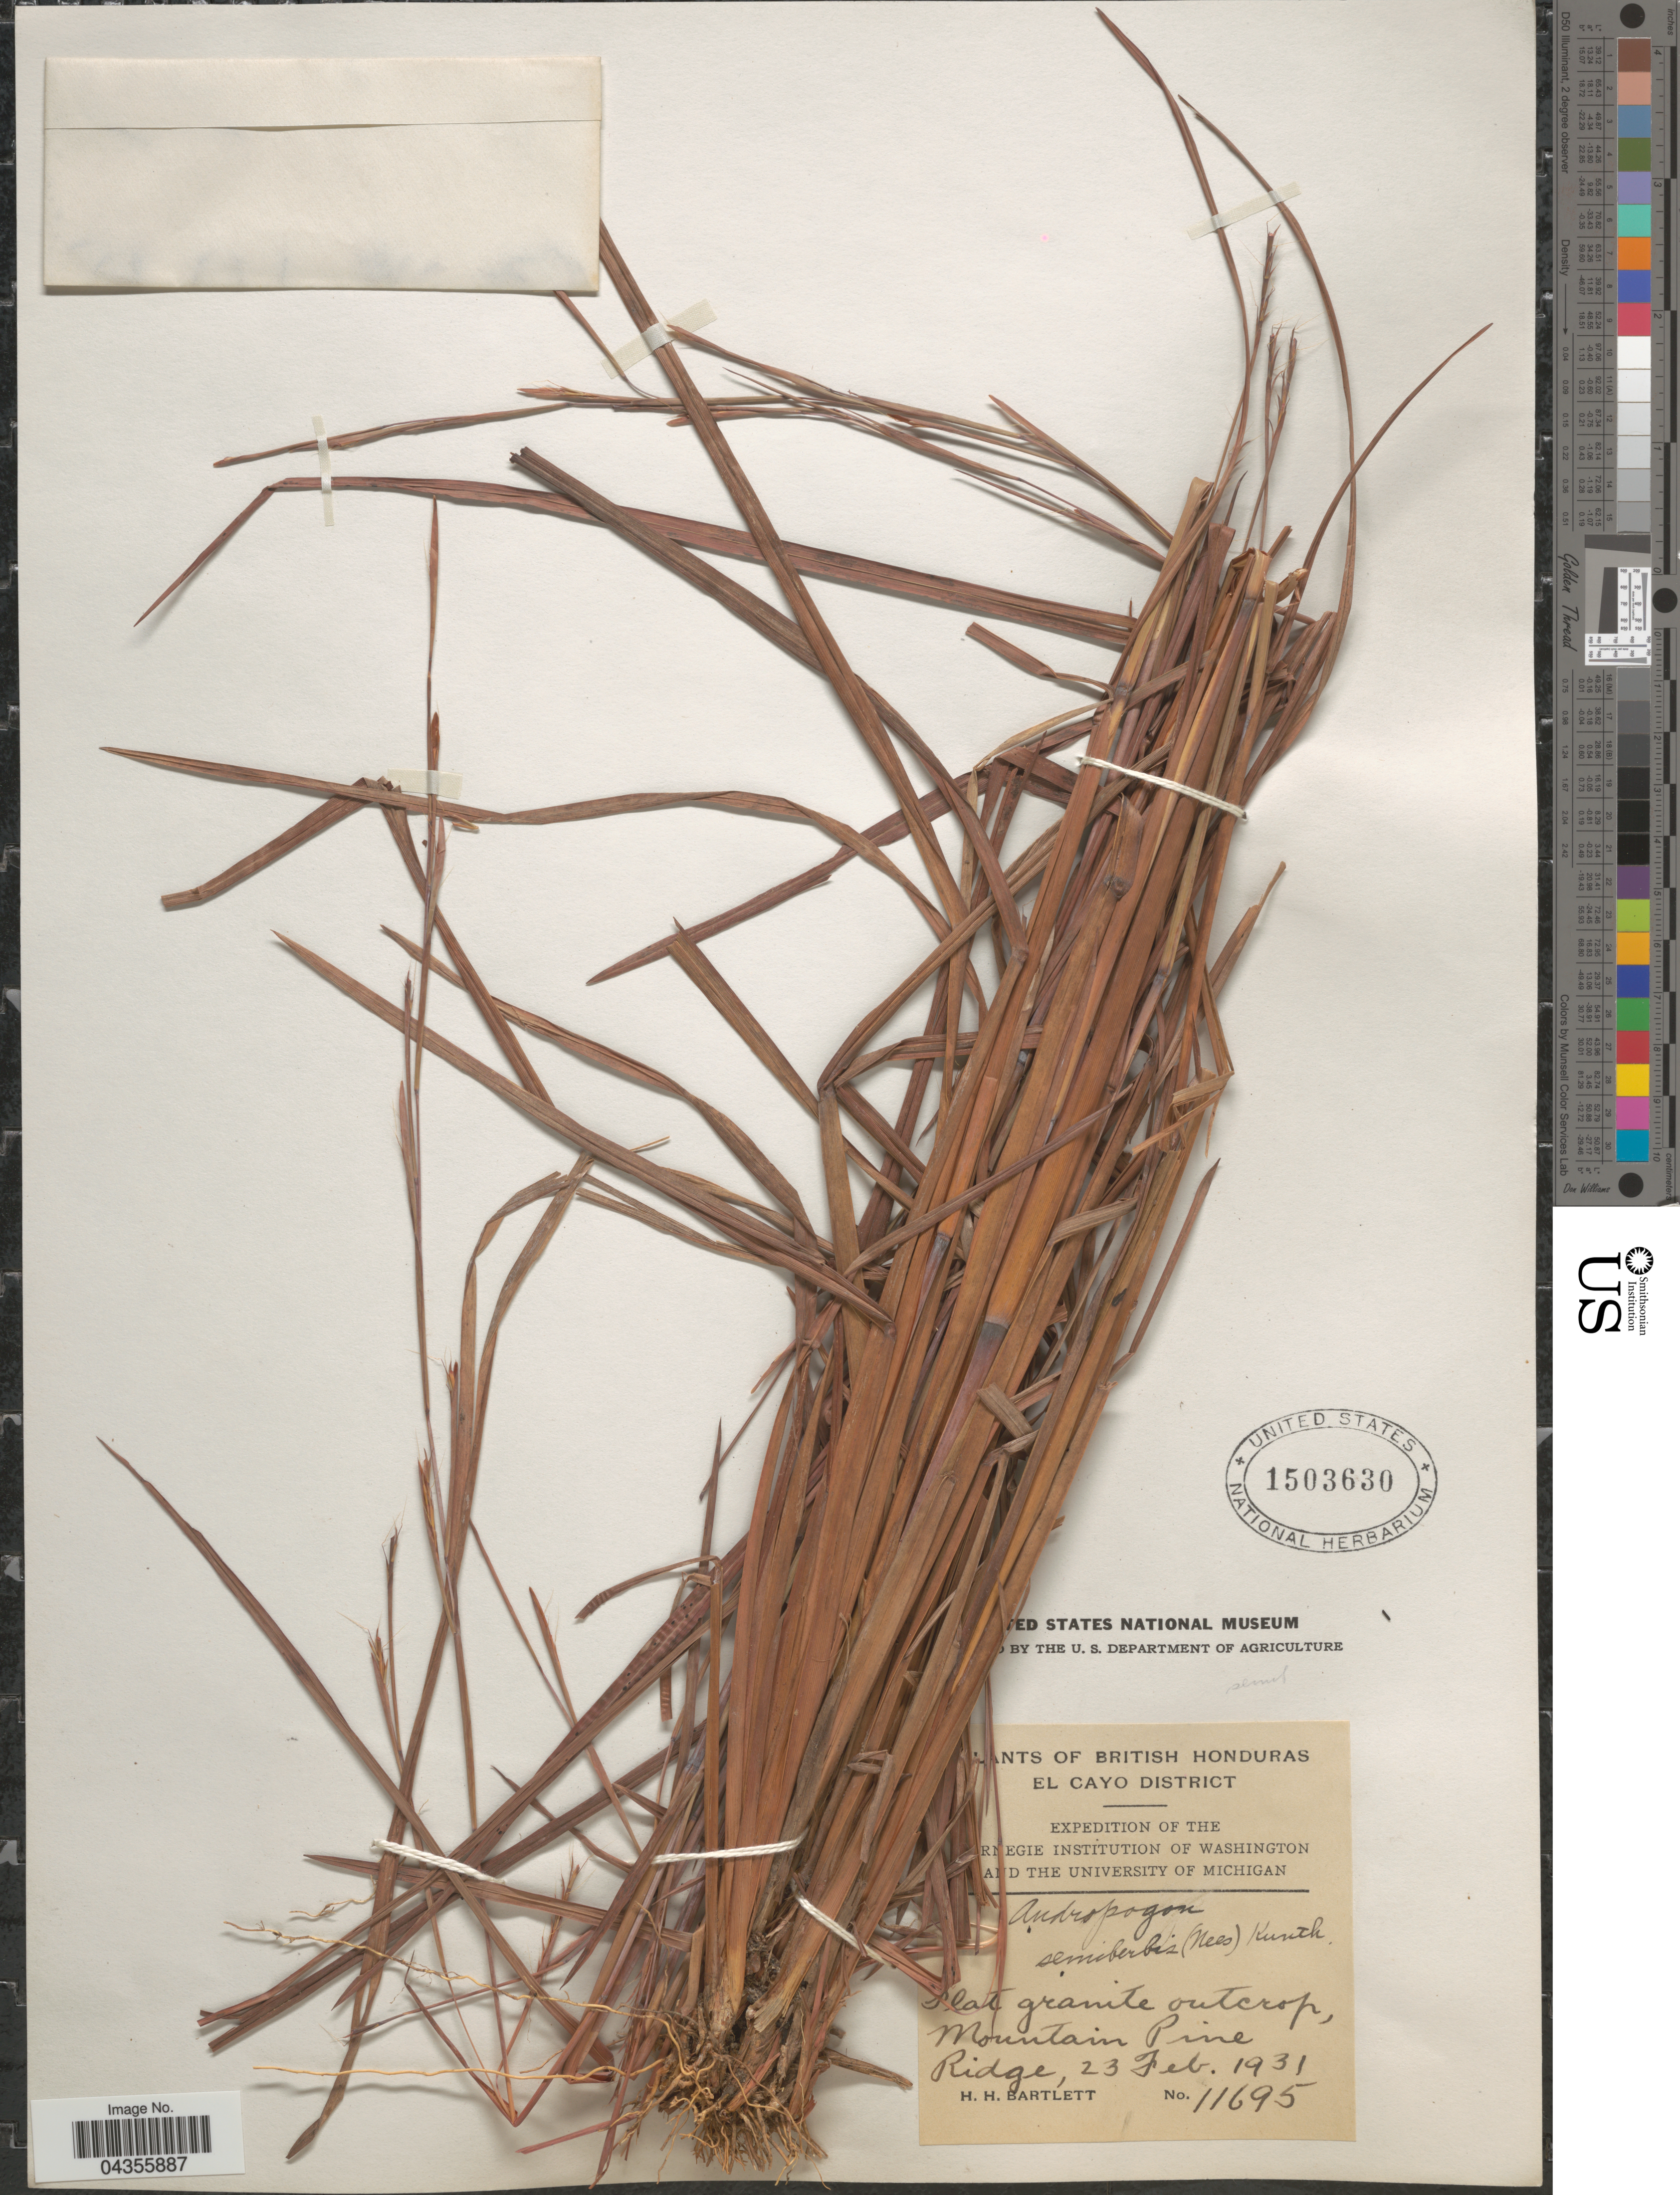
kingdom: Plantae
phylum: Tracheophyta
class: Liliopsida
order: Poales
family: Poaceae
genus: Schizachyrium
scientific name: Schizachyrium sanguineum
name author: (Retz.) Alston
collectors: H. H. Bartlett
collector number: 11695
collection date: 1931-02-23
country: Belize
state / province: Cayo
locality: British Honduras. El Cayo District. Mountain Pine Ridge.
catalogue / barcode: US 1503630